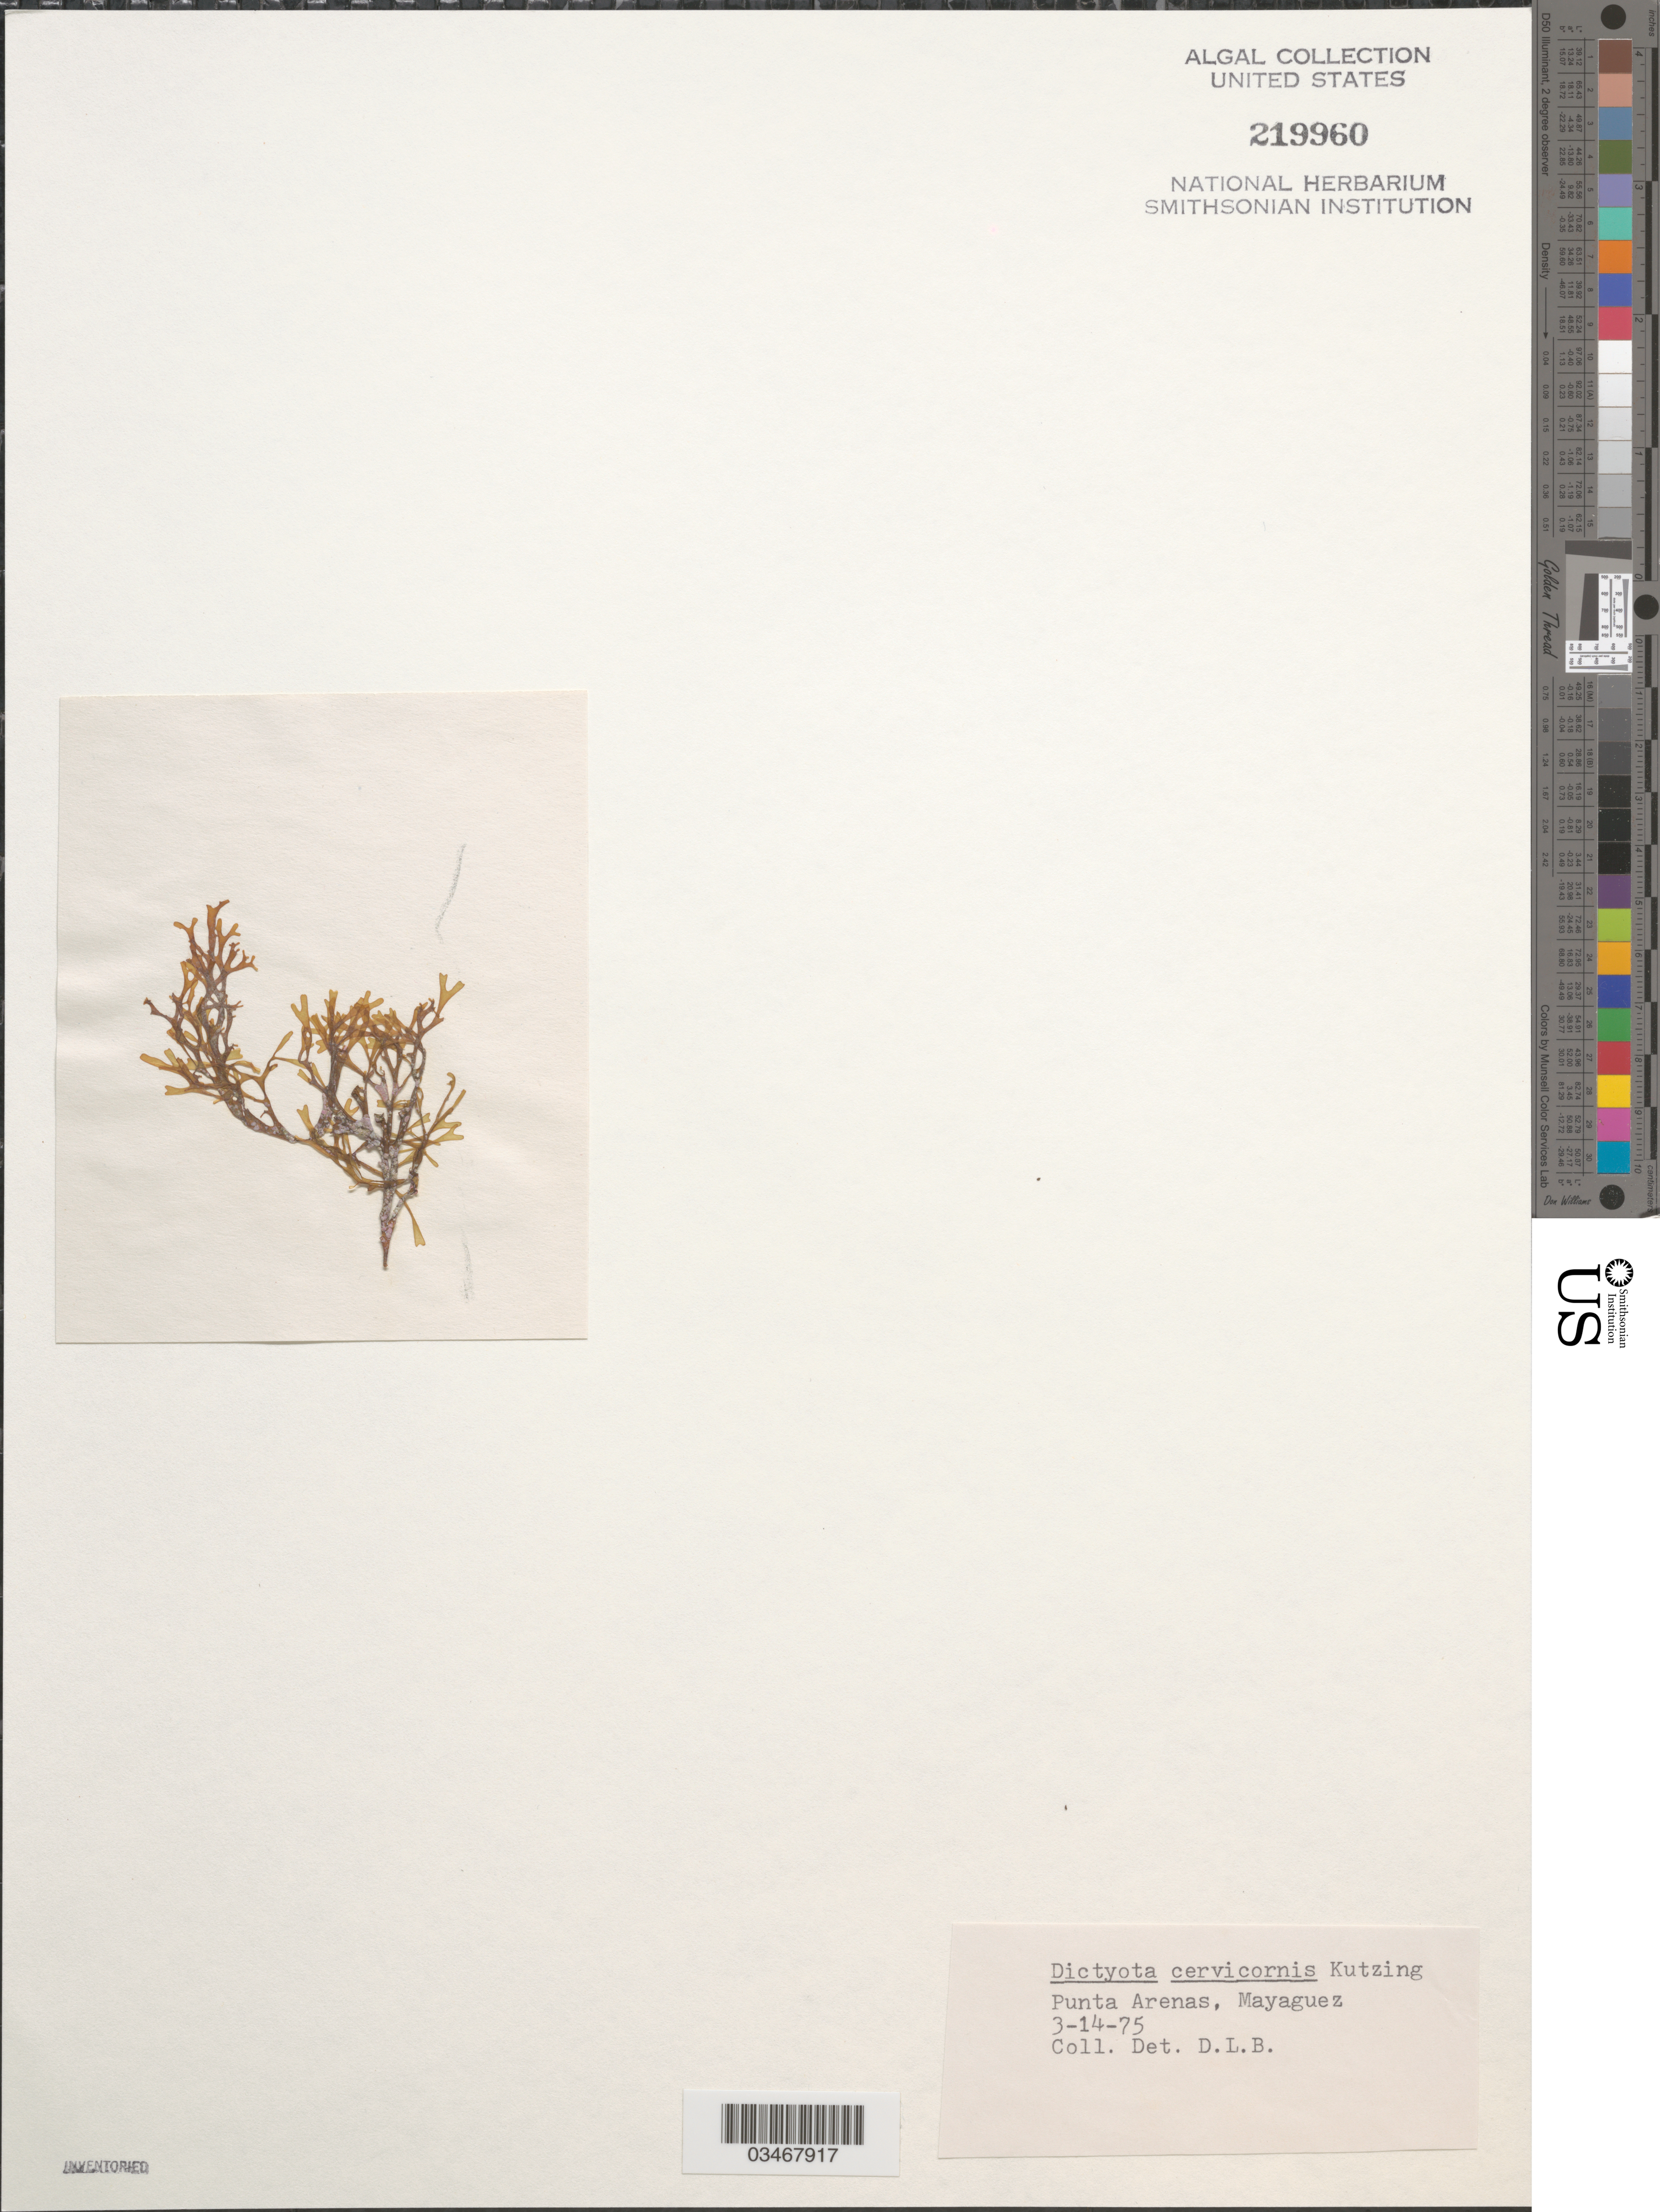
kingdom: Chromista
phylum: Ochrophyta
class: Phaeophyceae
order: Dictyotales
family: Dictyotaceae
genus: Dictyota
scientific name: Dictyota cervicornis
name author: Kütz.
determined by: Ballantine, D. L.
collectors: D.L. Ballantine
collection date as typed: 14 Mar 1975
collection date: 1975-03-14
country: Puerto Rico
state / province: Mayagüez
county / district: Punta Arenas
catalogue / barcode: US 219960